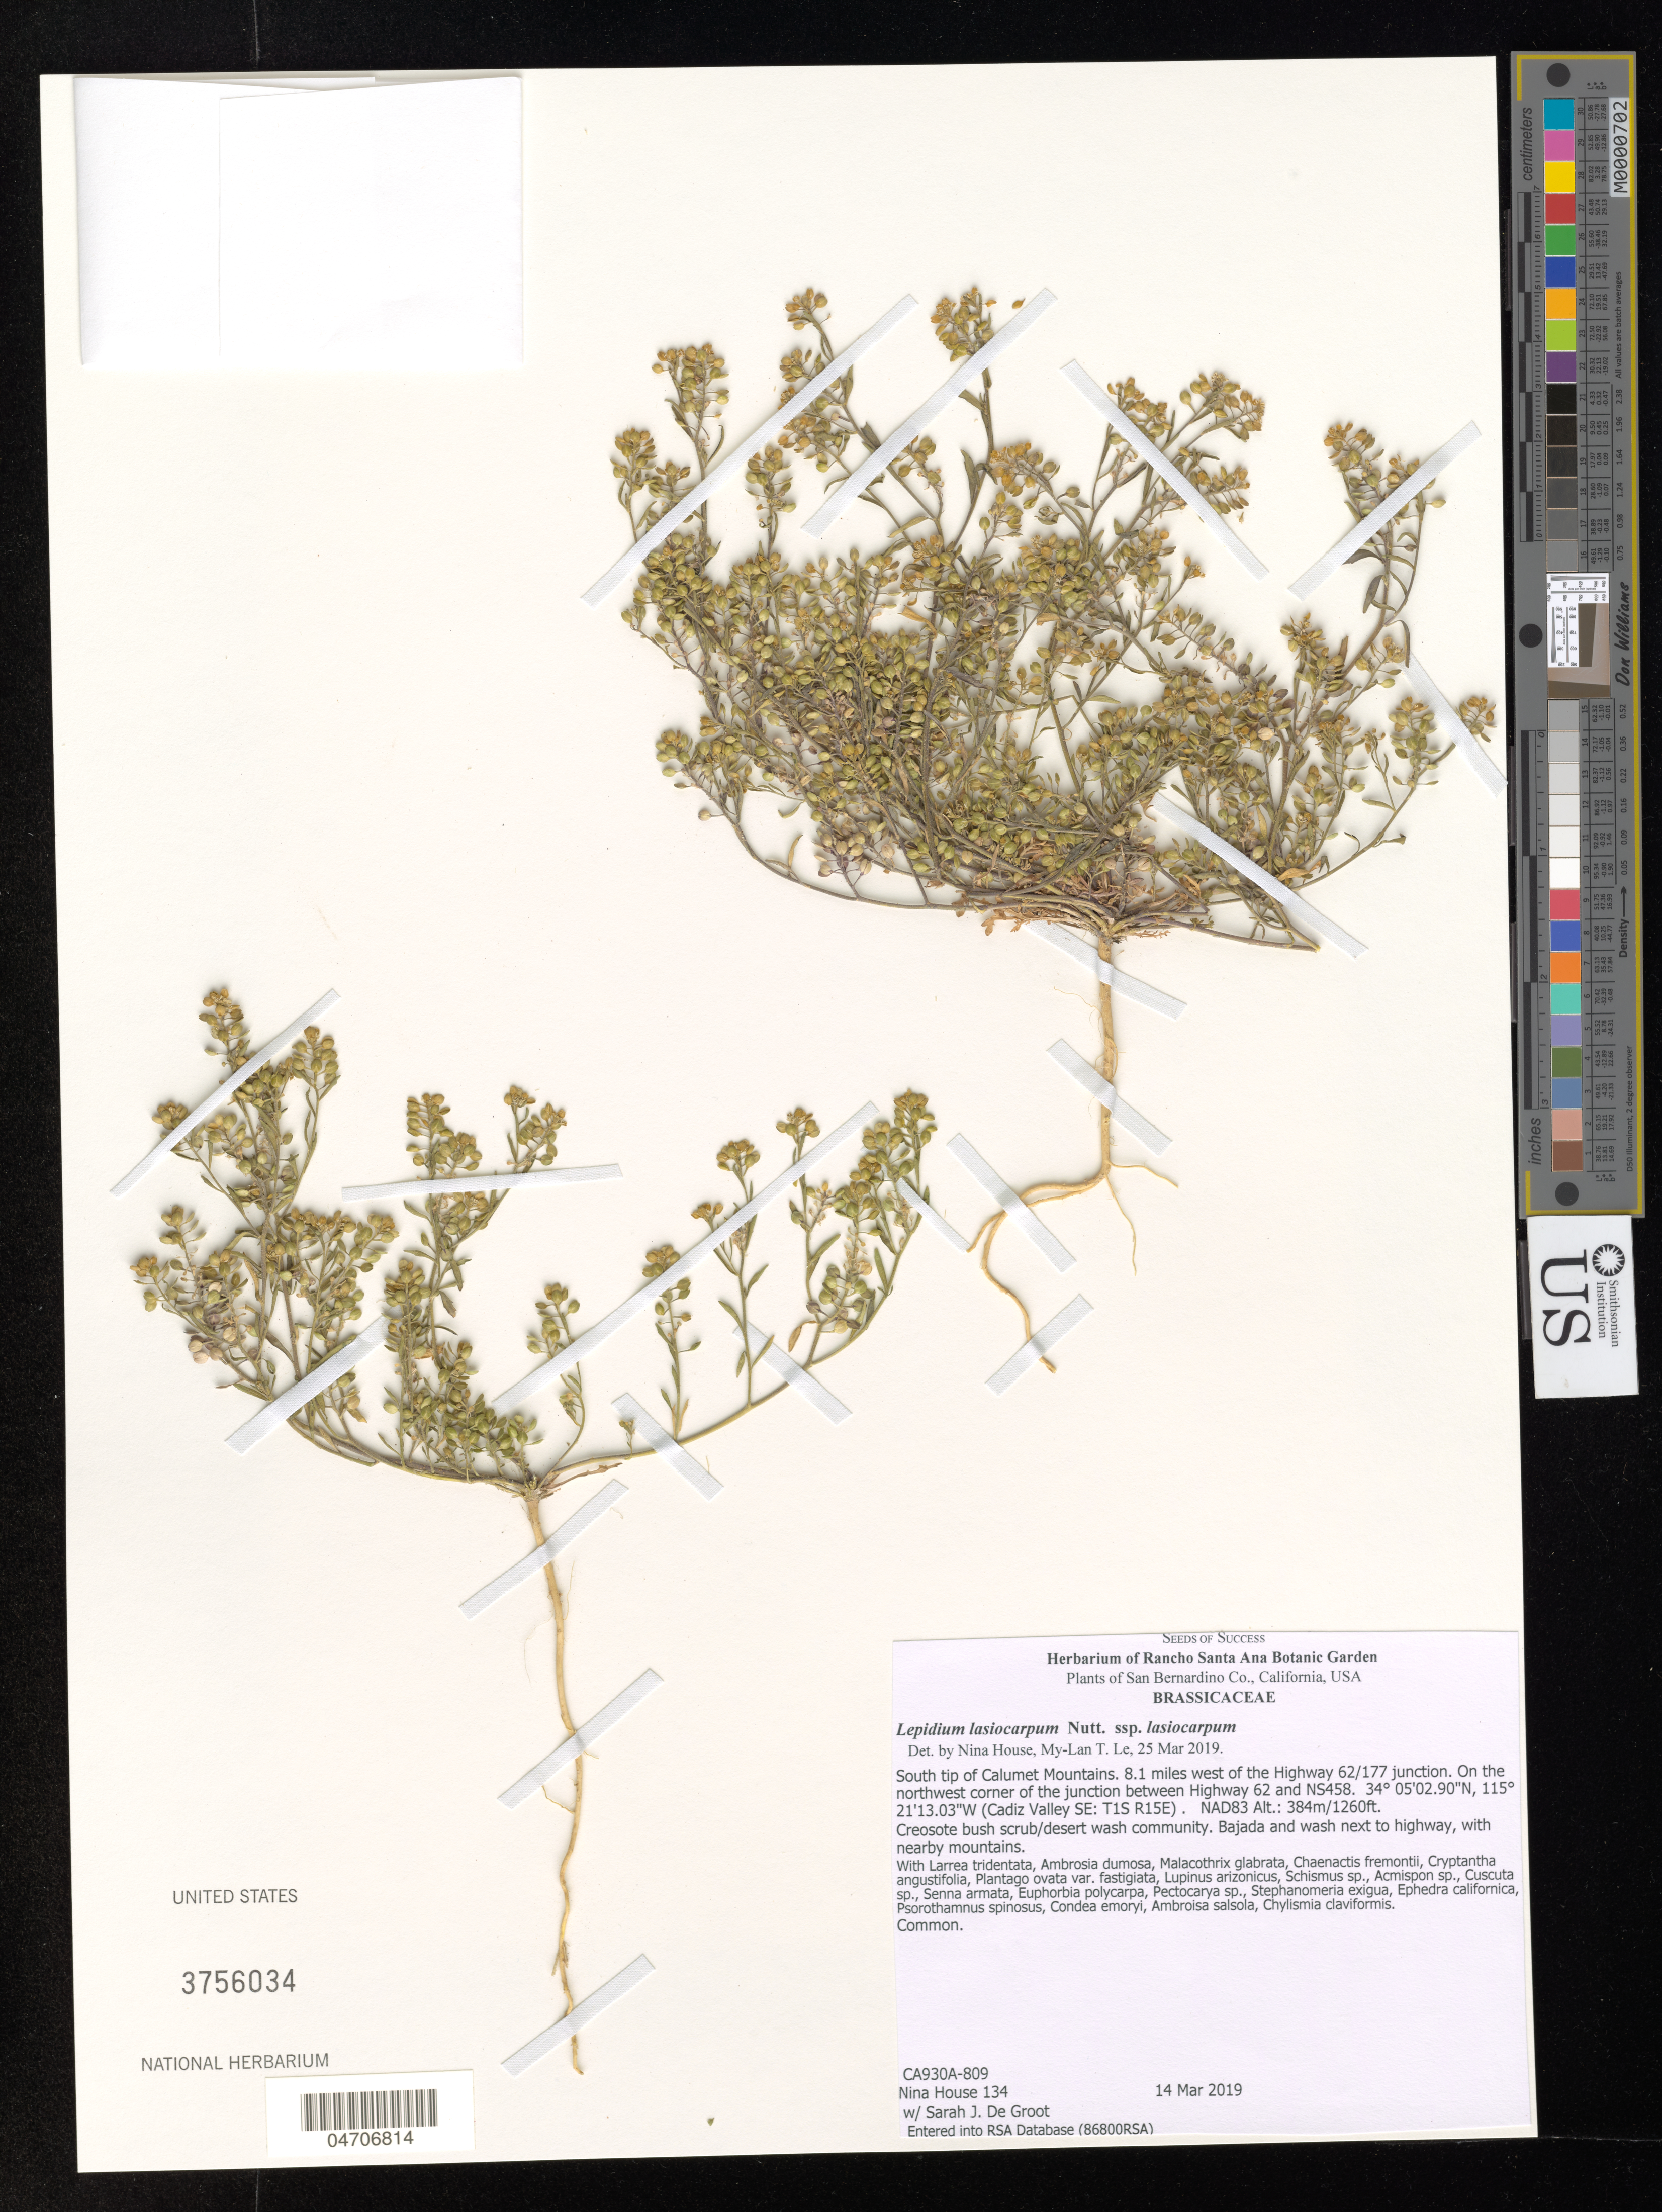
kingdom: Plantae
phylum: Tracheophyta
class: Magnoliopsida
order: Brassicales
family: Brassicaceae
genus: Lepidium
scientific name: Lepidium lasiocarpum var. wrightii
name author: (A. Gray) C.L. Hitchc.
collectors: N. House & S. De Groot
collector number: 134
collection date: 2019-03-14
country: United States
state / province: California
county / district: San Bernardino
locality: San Bernardino Co. South tip of Calumet Mountains. 8.1 miles west of the Highway 62/177 junction. On the northwest corner of the junction between Highway 62 and NS458. (Cadiz Valley SE: T1S R15E). Bajada and wash next to highway, with nearby mountains.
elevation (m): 384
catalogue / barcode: US 3756034